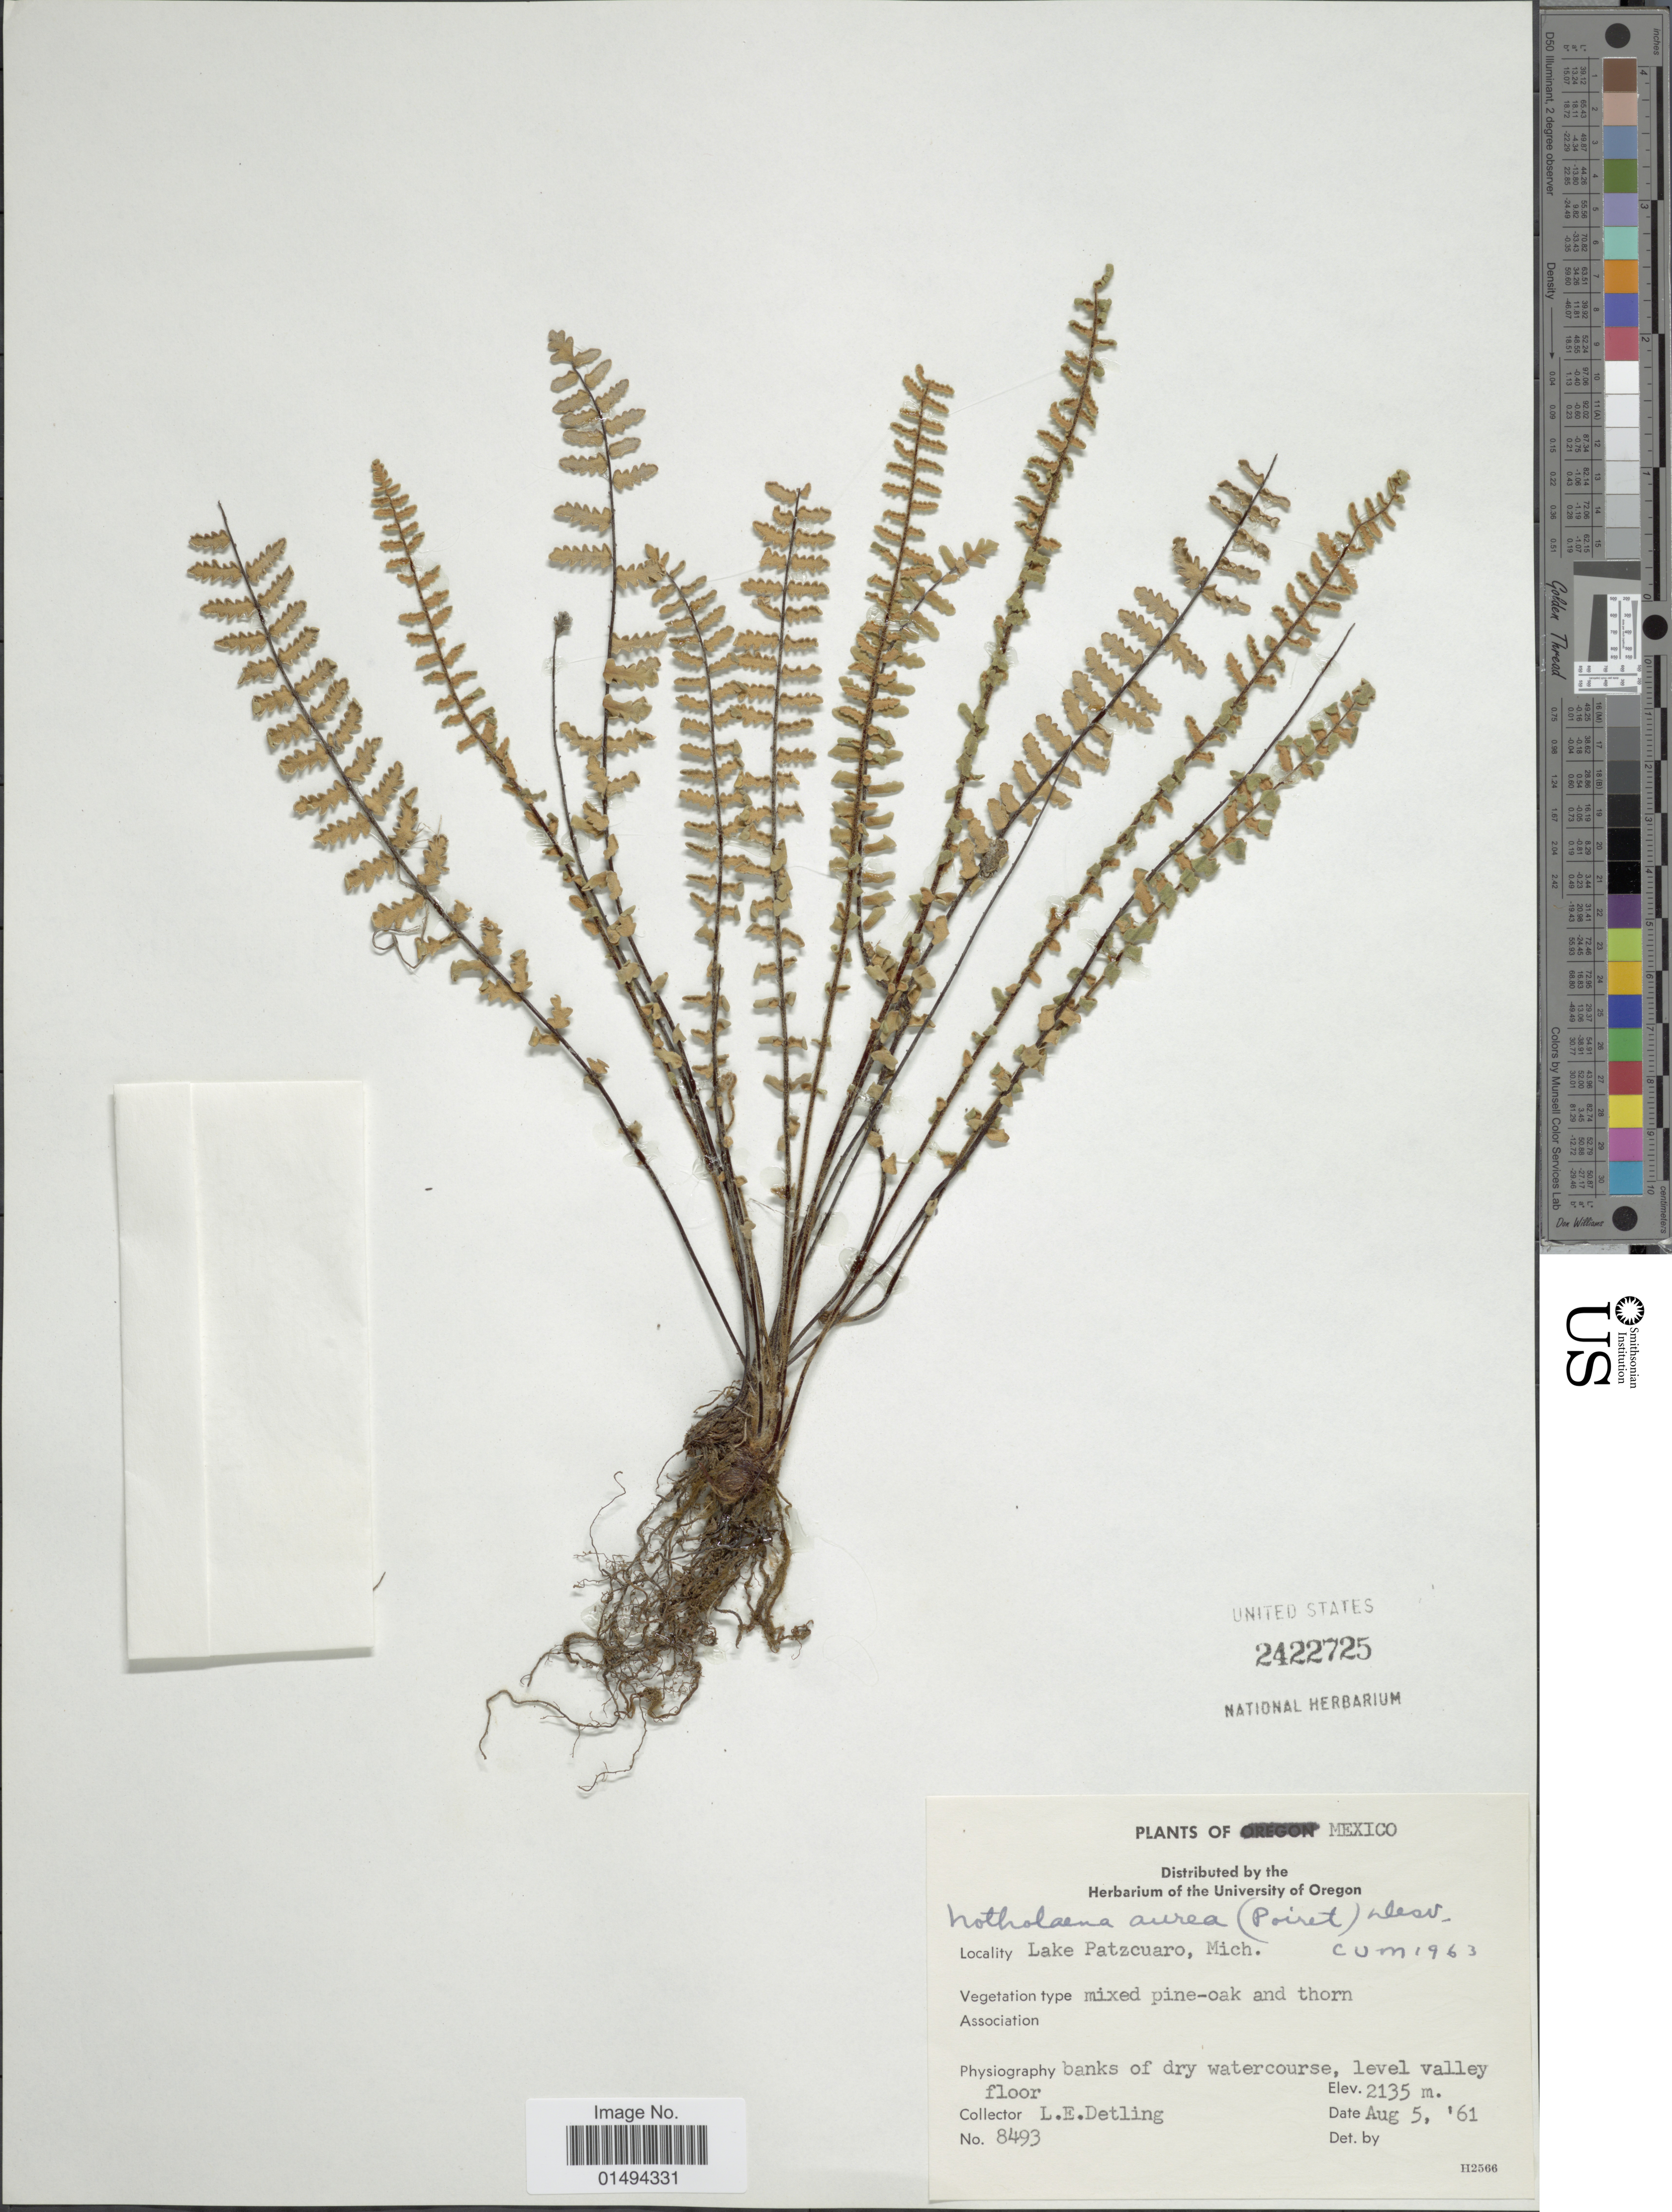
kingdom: Plantae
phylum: Tracheophyta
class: Polypodiopsida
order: Polypodiales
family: Pteridaceae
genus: Myriopteris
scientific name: Myriopteris aurea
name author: (Poir.) Grusz & Windham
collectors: L. E. Detling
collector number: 8493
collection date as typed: Transcribed d/m/y: 5/8/61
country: Mexico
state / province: Michoacán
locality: Lake Patzcuaro, Mich.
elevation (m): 2135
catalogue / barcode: US 2422725